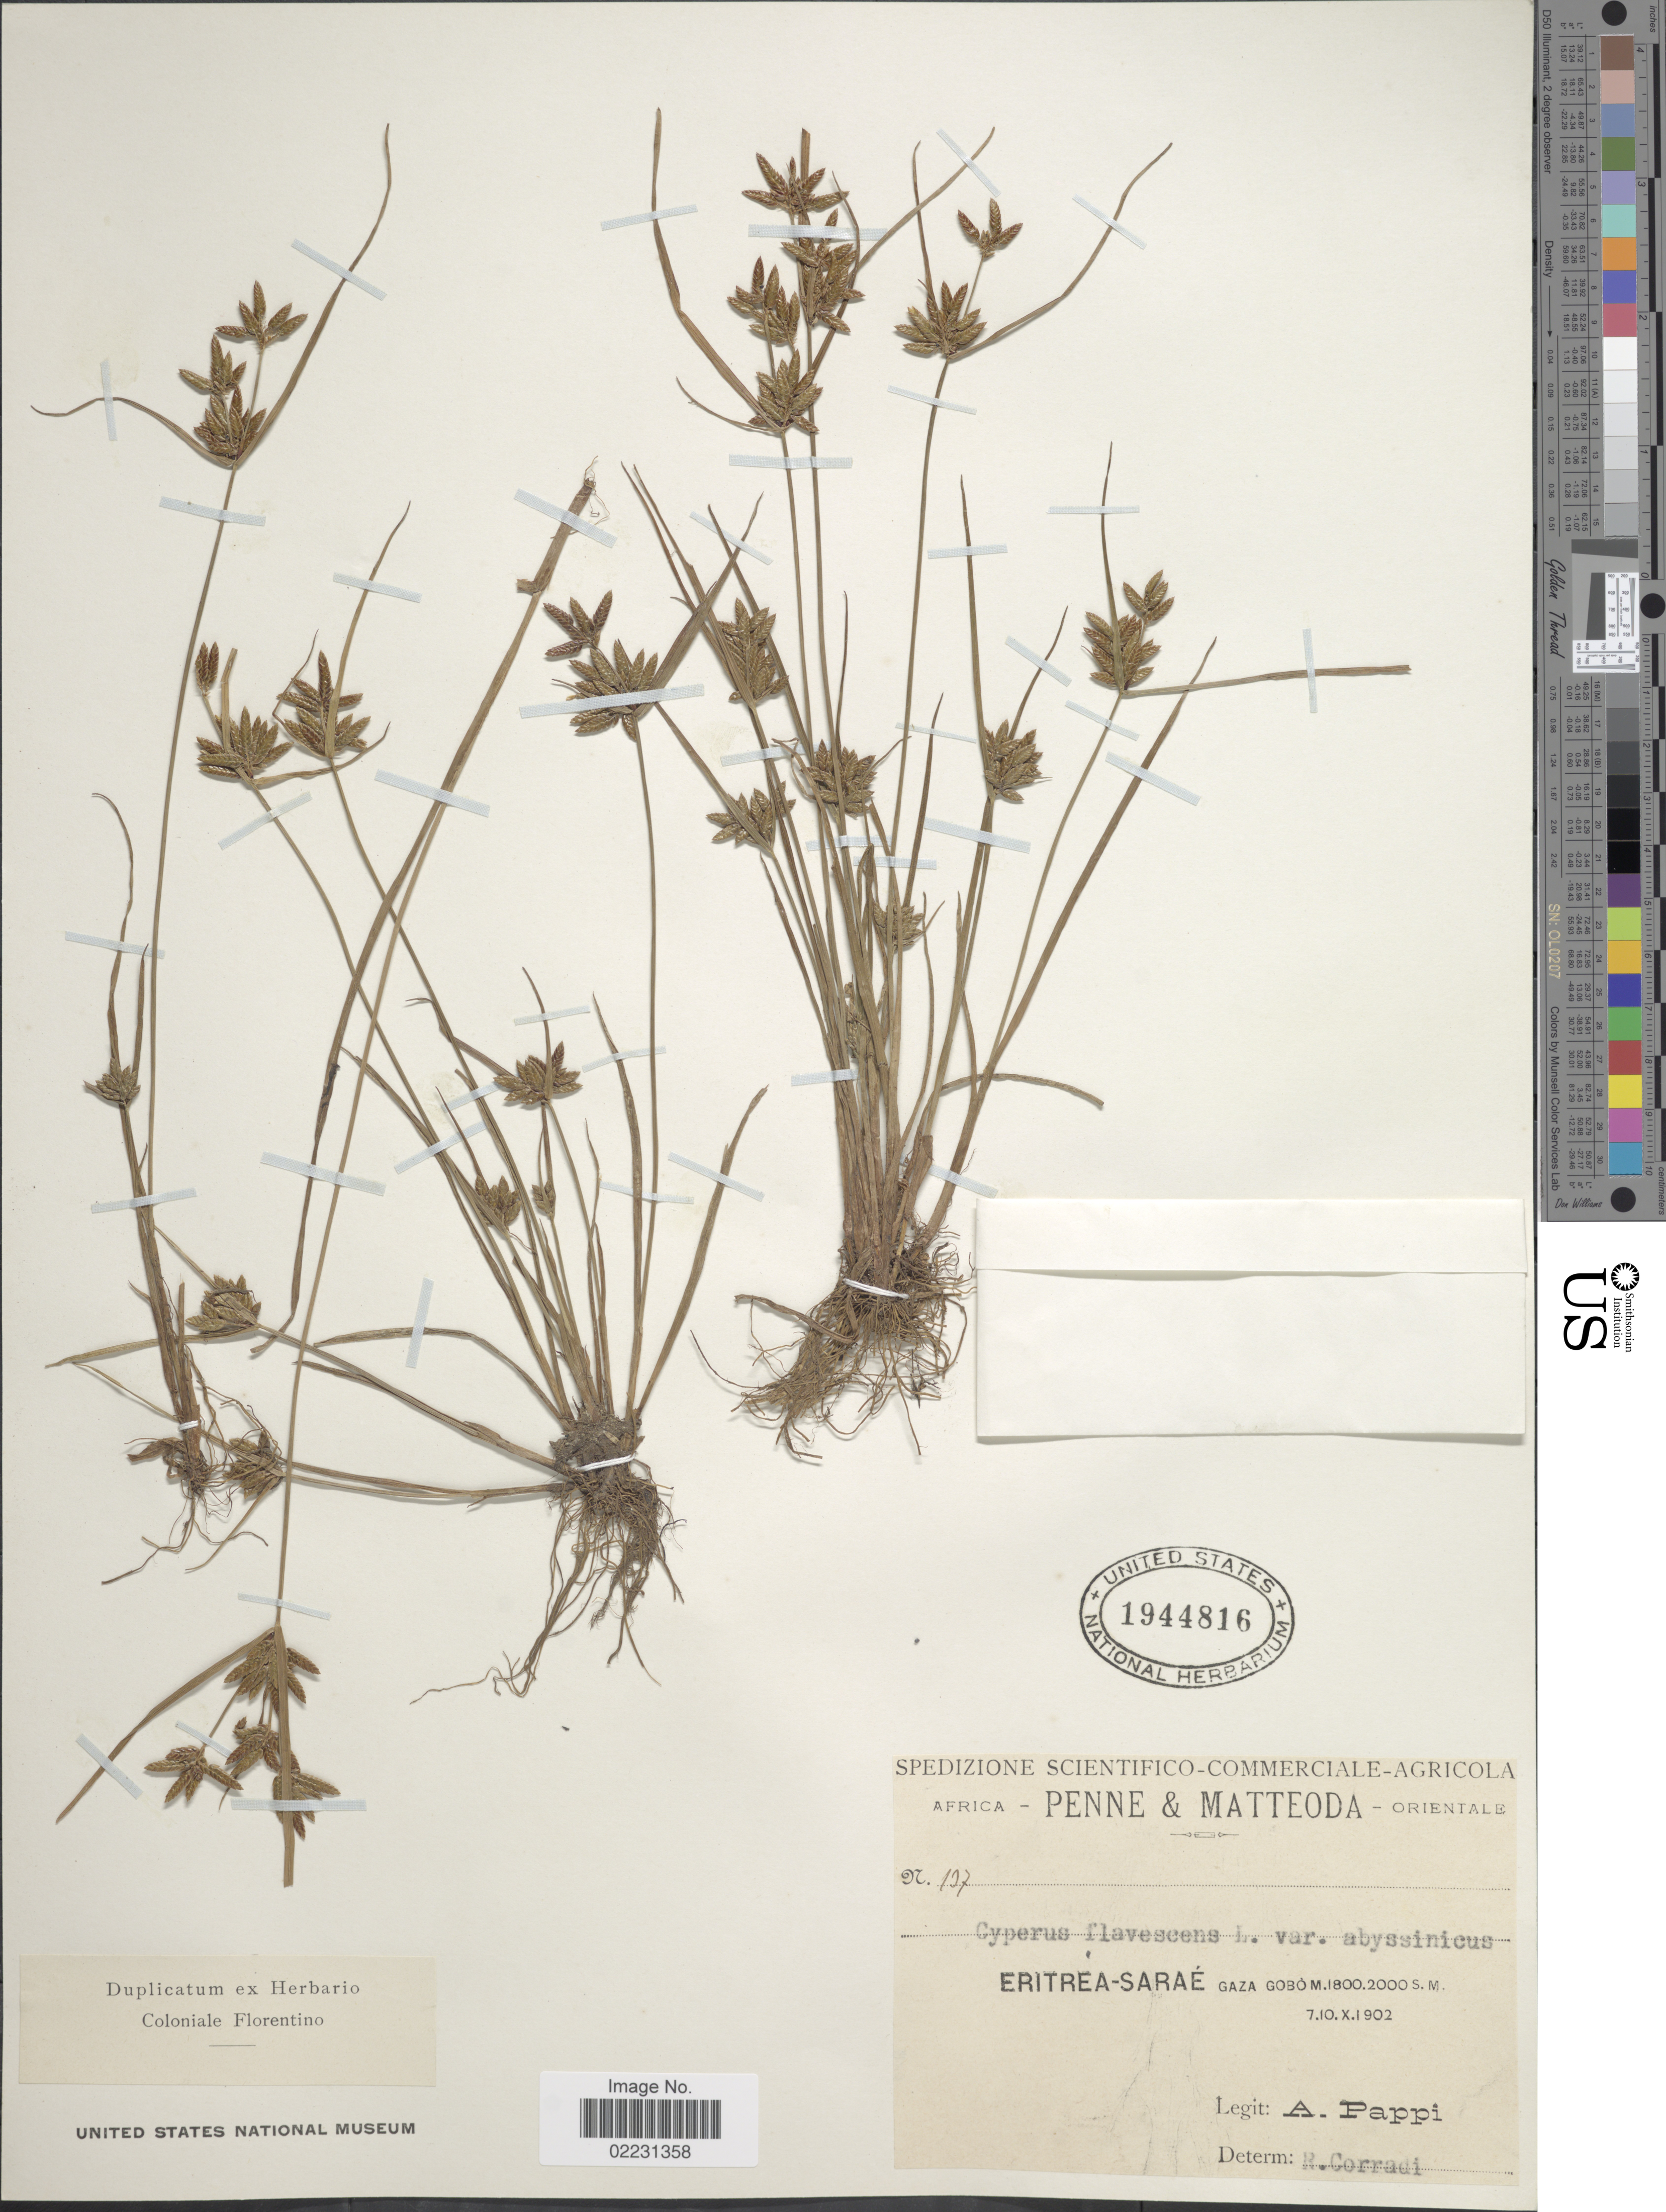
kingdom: Plantae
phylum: Tracheophyta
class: Liliopsida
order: Poales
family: Cyperaceae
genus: Cyperus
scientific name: Cyperus flavescens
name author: L.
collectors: A. Pappi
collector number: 107*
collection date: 1902-10-07/1902-10-10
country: Eritrea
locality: Eritea-Sarae, Gaza Gobo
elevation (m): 1800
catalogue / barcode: US 1944816